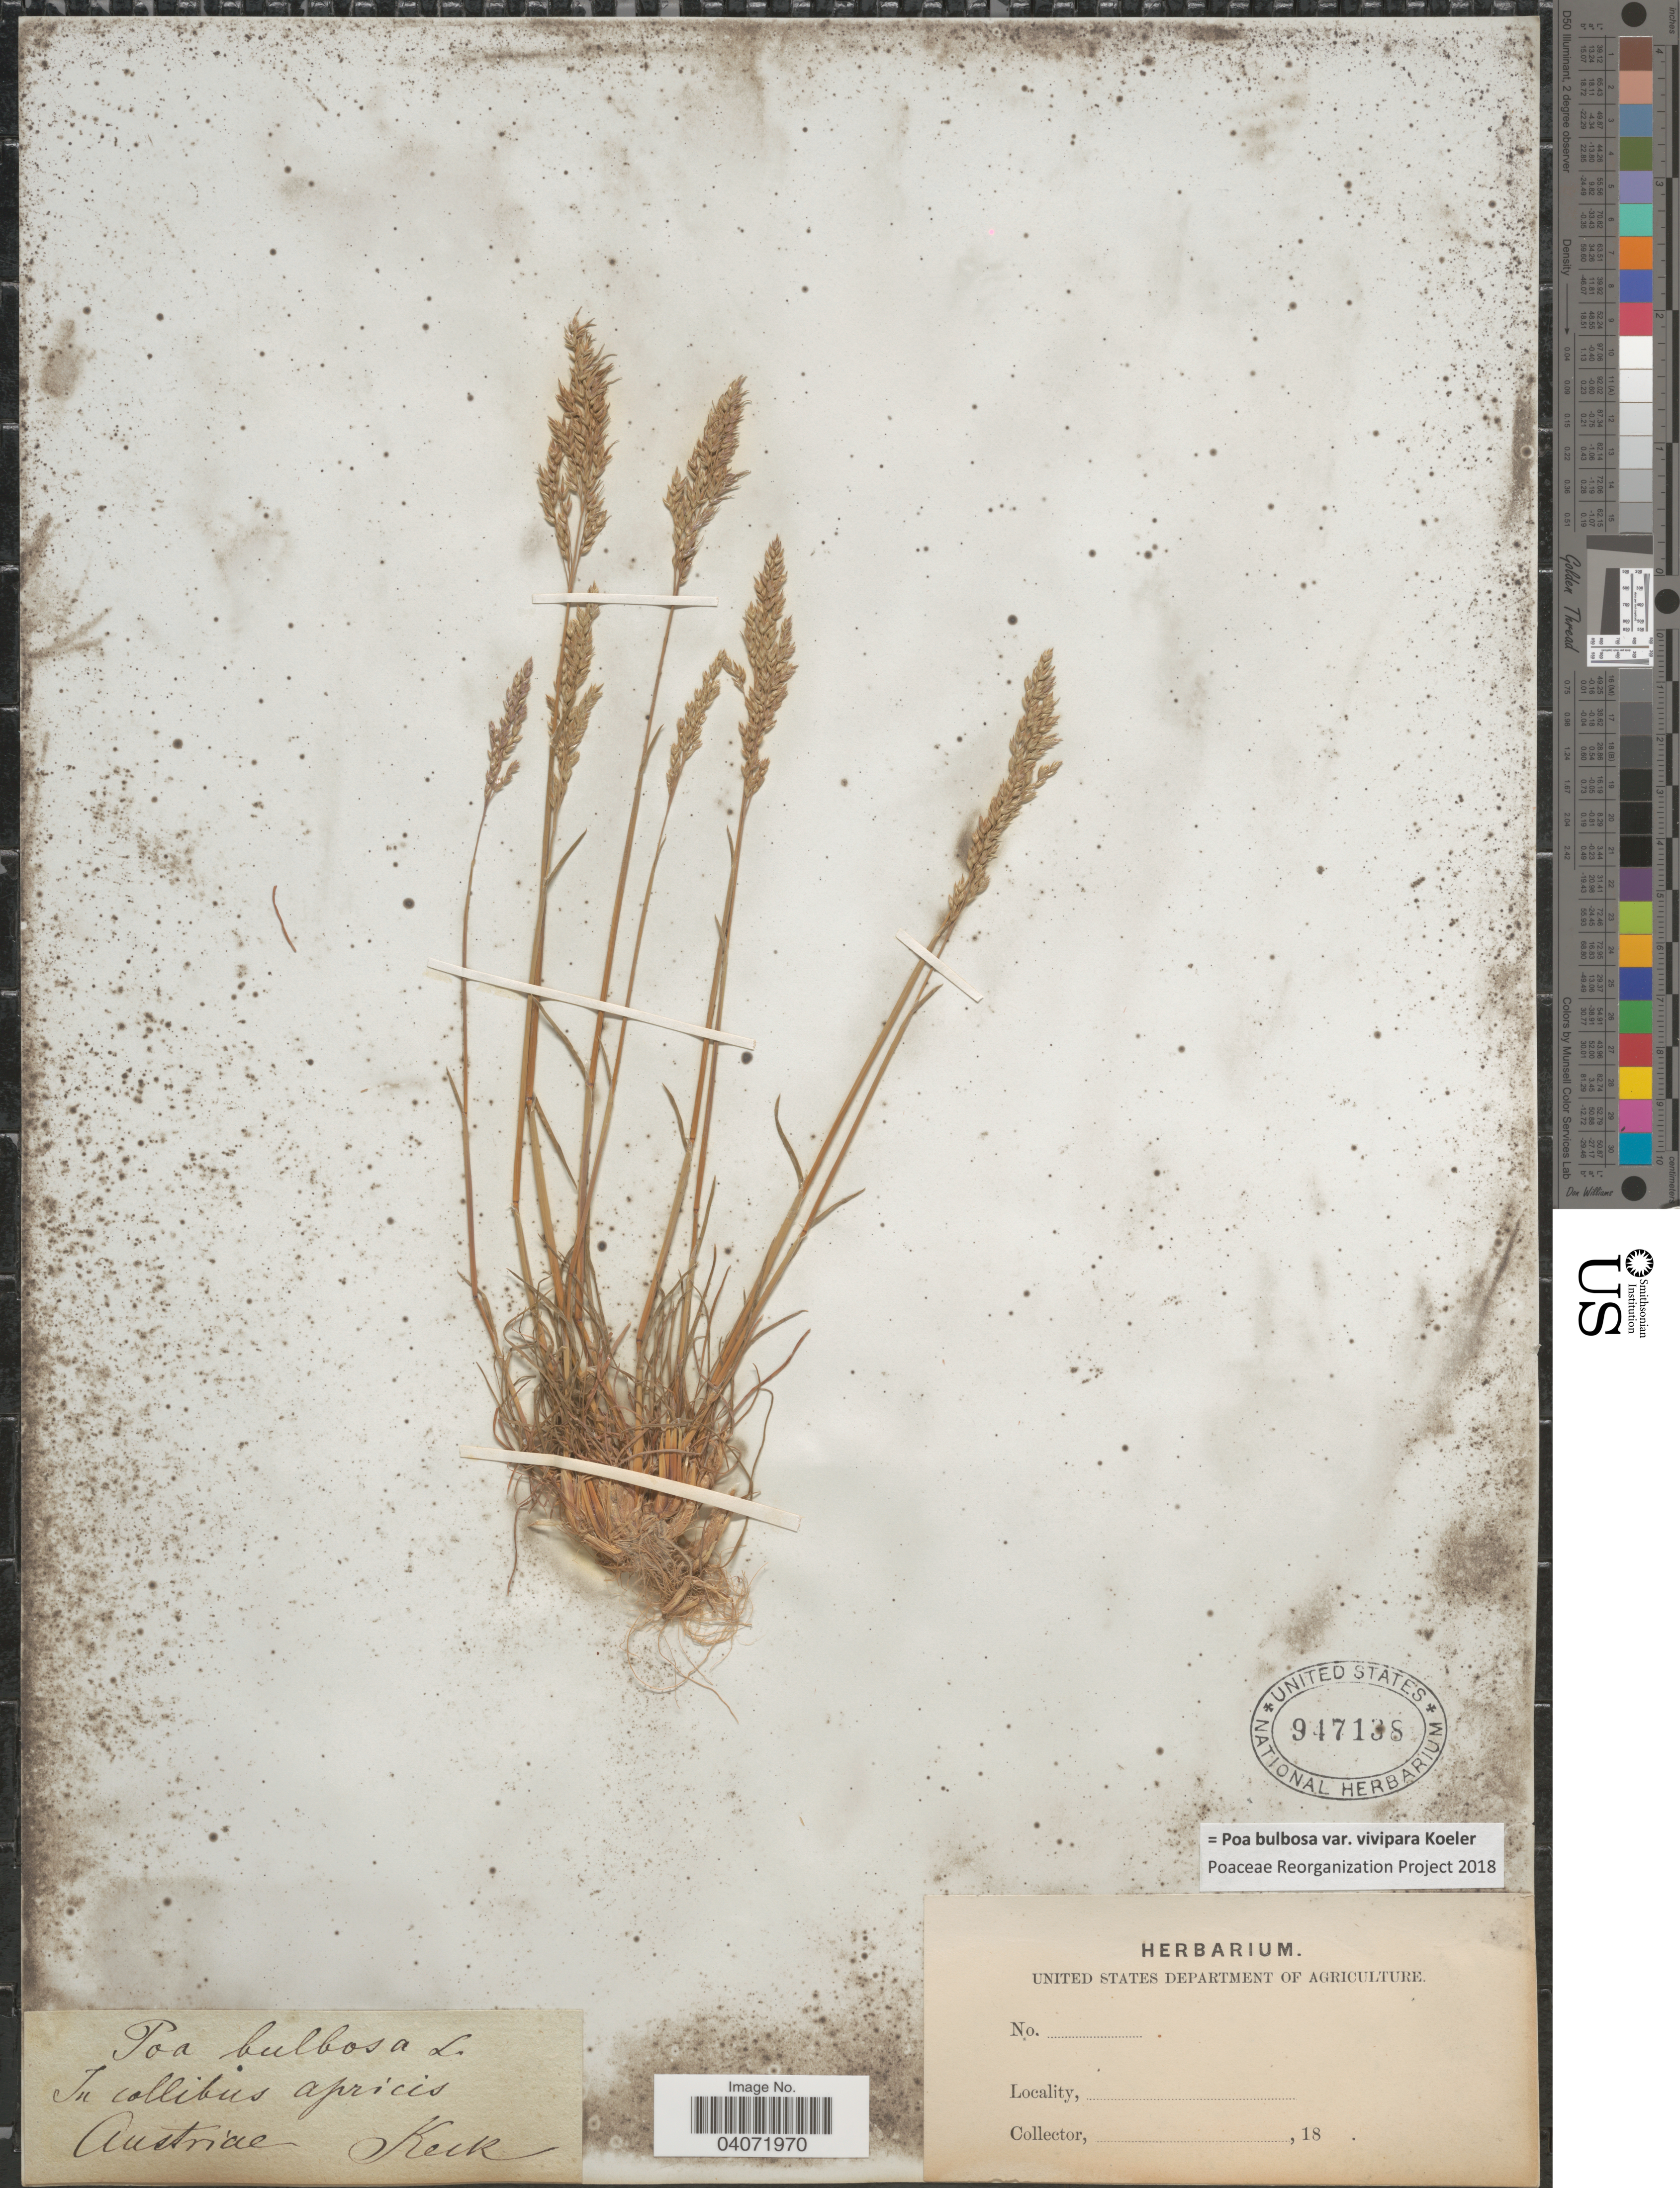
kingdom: Plantae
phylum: Tracheophyta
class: Liliopsida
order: Poales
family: Poaceae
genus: Poa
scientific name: Poa bulbosa subsp. bulbosa var. vivipara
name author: Koeler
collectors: -- Keck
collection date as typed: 18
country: Austria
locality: In collibus apricis Austriae.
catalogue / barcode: US 947138